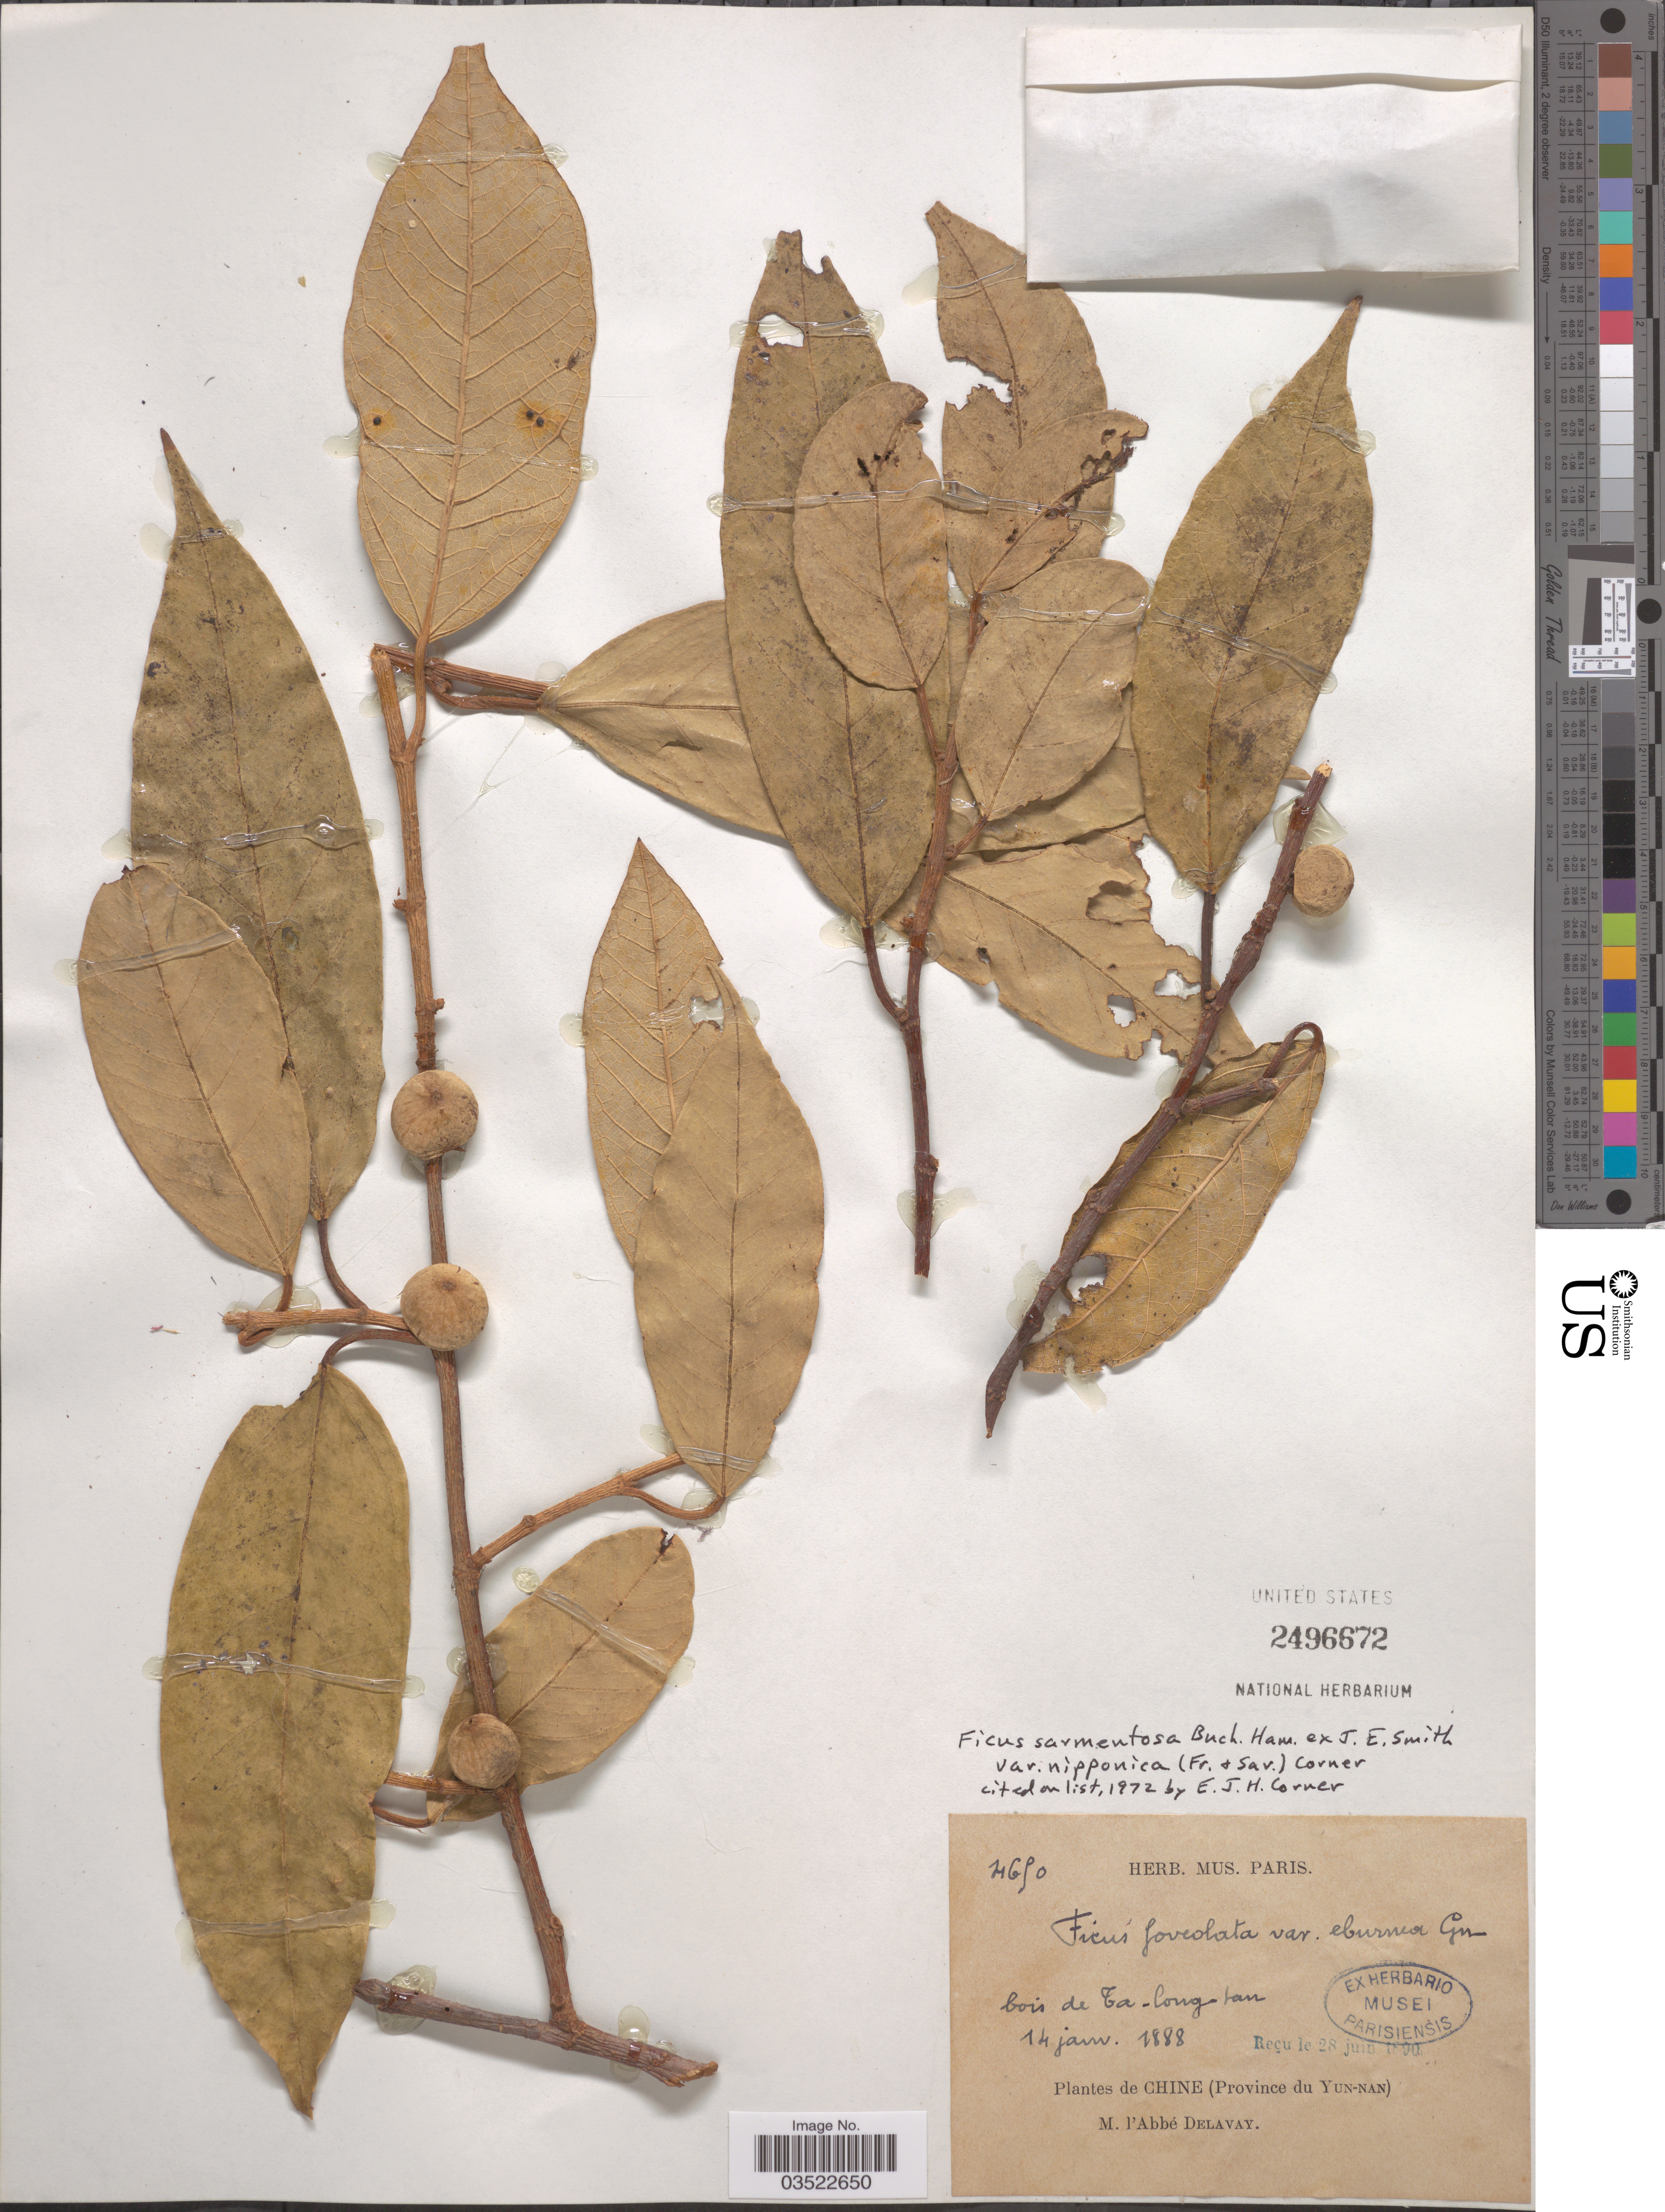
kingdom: Plantae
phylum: Tracheophyta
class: Magnoliopsida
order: Rosales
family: Moraceae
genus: Ficus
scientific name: Ficus sarmentosa var. nipponica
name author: (Franch. & Sav.) Corner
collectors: P. Delavay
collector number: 4650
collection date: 1888-01-14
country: China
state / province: Yunnan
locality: Bois de Ta-long-san*.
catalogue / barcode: US 2496672